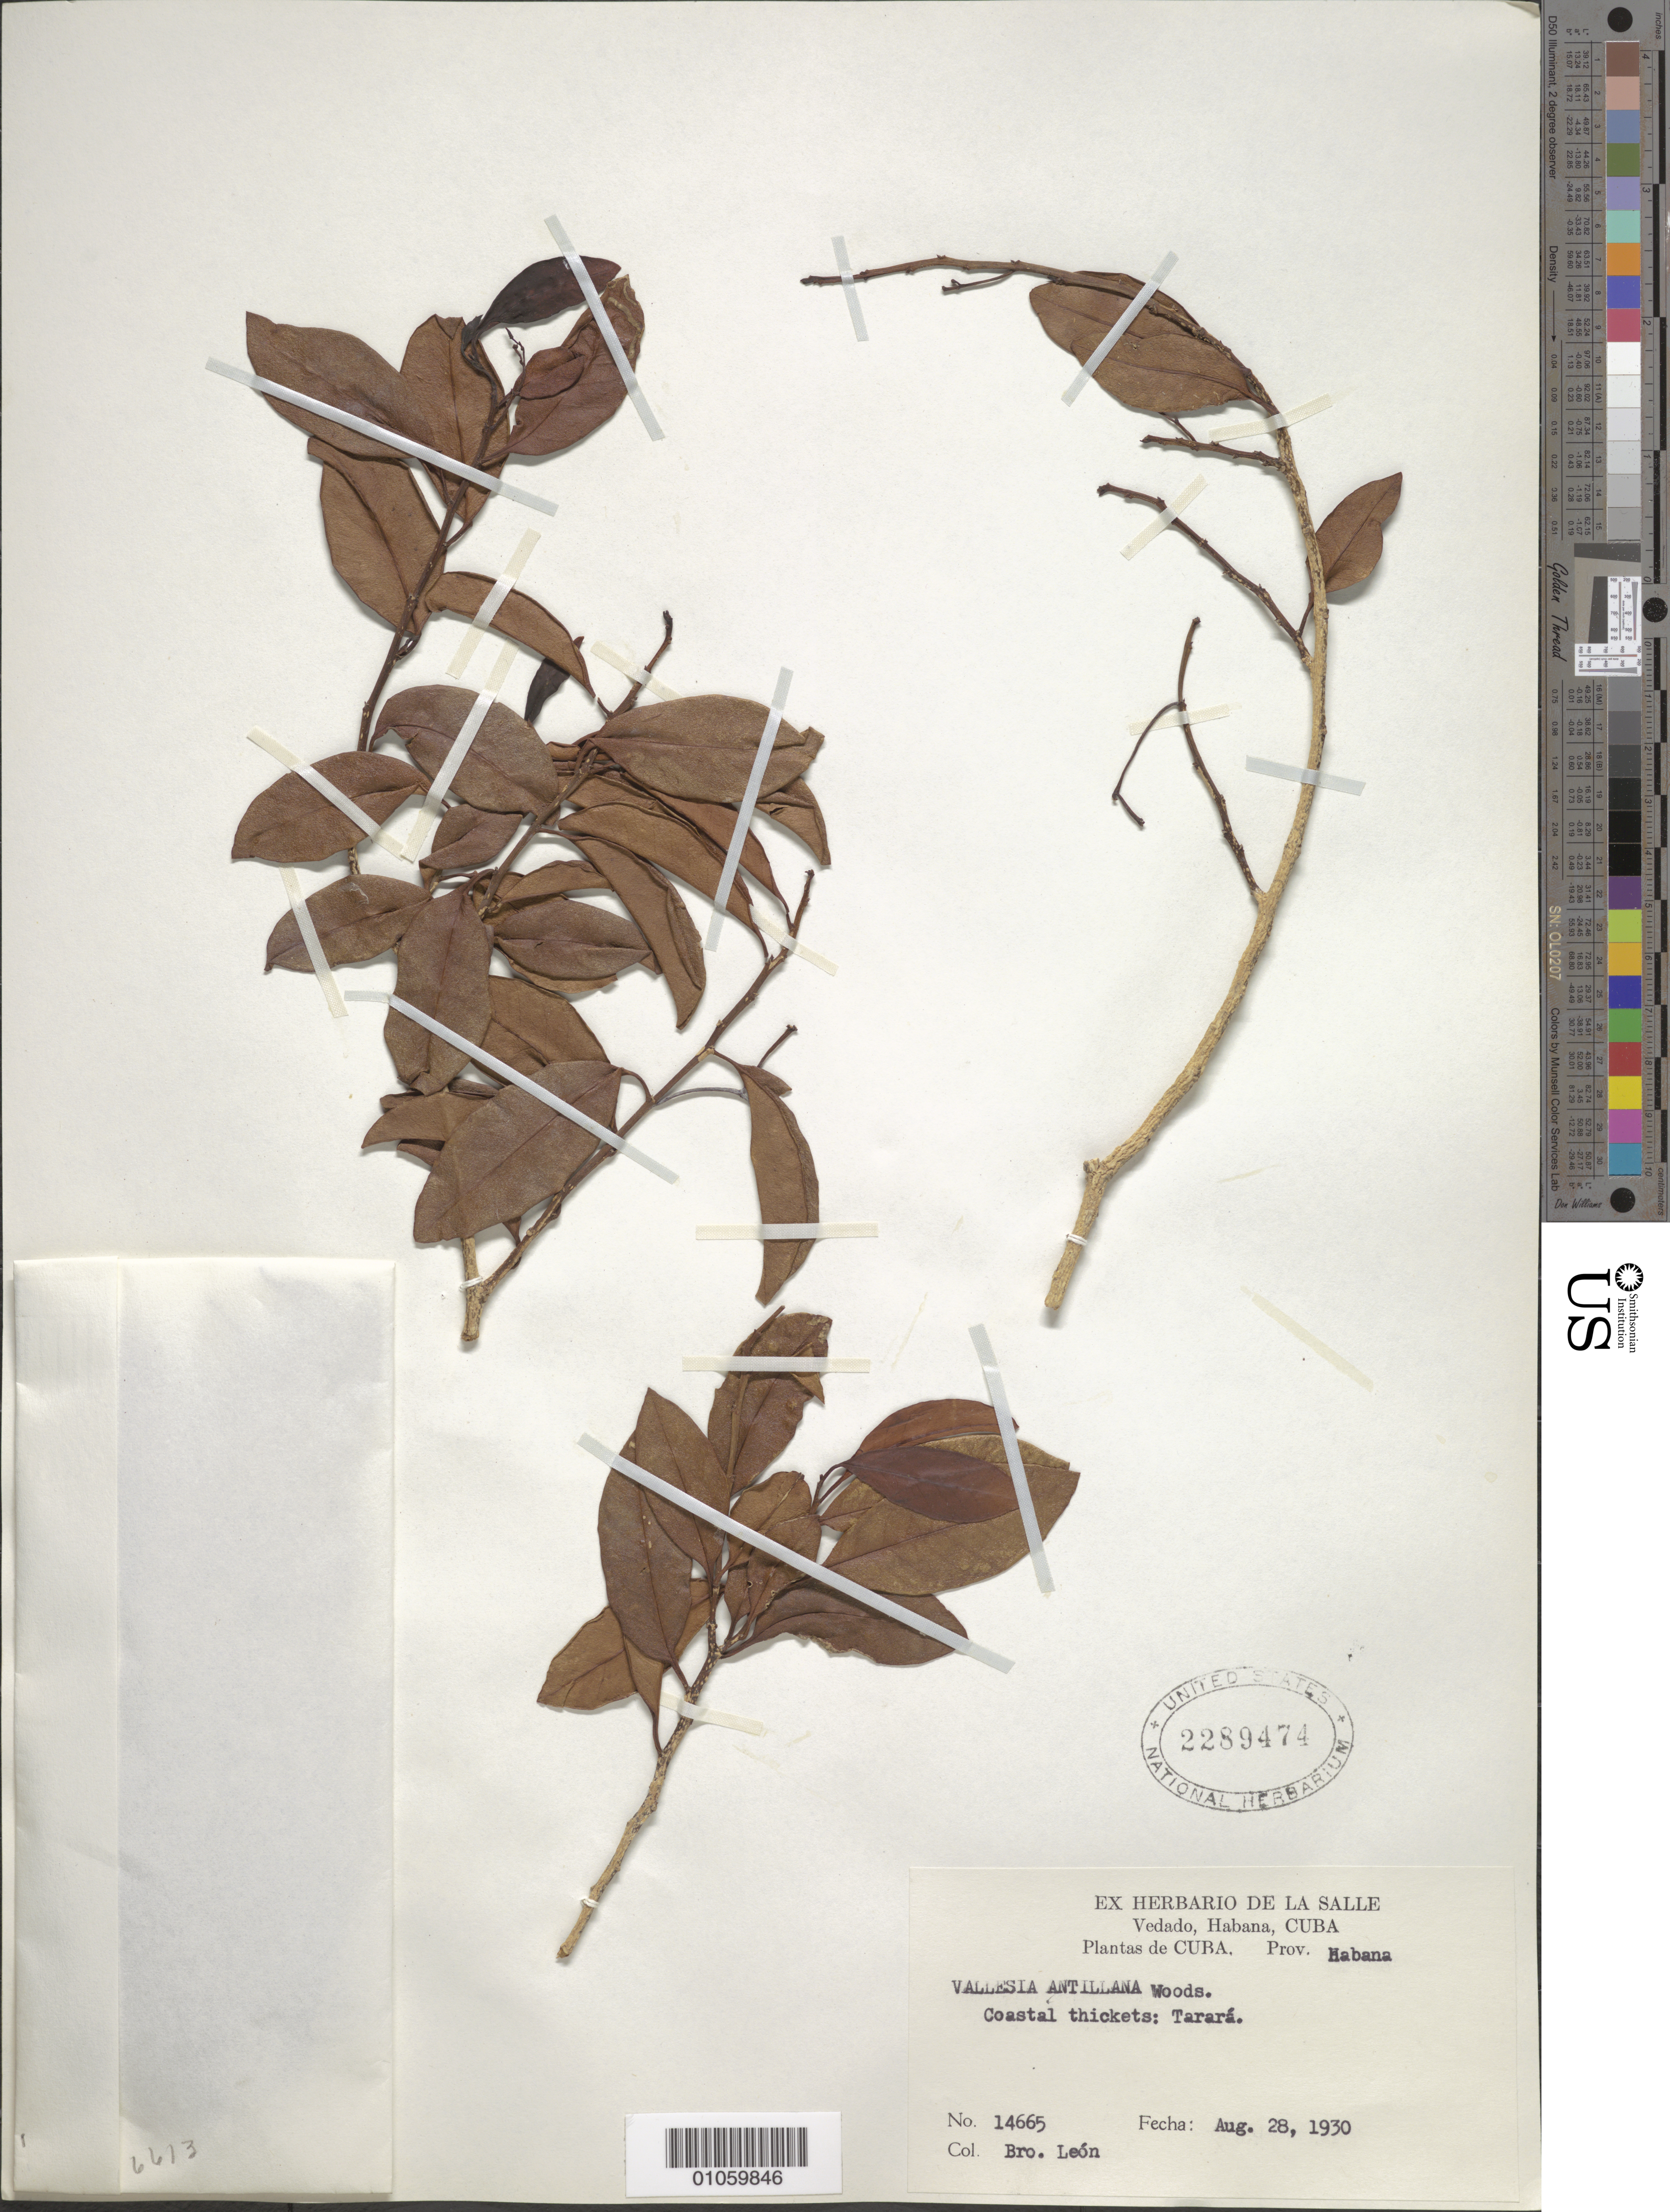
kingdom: Plantae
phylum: Tracheophyta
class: Magnoliopsida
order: Gentianales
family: Apocynaceae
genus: Vallesia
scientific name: Vallesia antillana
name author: Woodson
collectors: Bro. León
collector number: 14665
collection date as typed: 28 Aug 1930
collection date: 1930-08-28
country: Cuba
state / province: La Habana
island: Cuba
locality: Tarará, coastal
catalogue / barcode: US 2289474